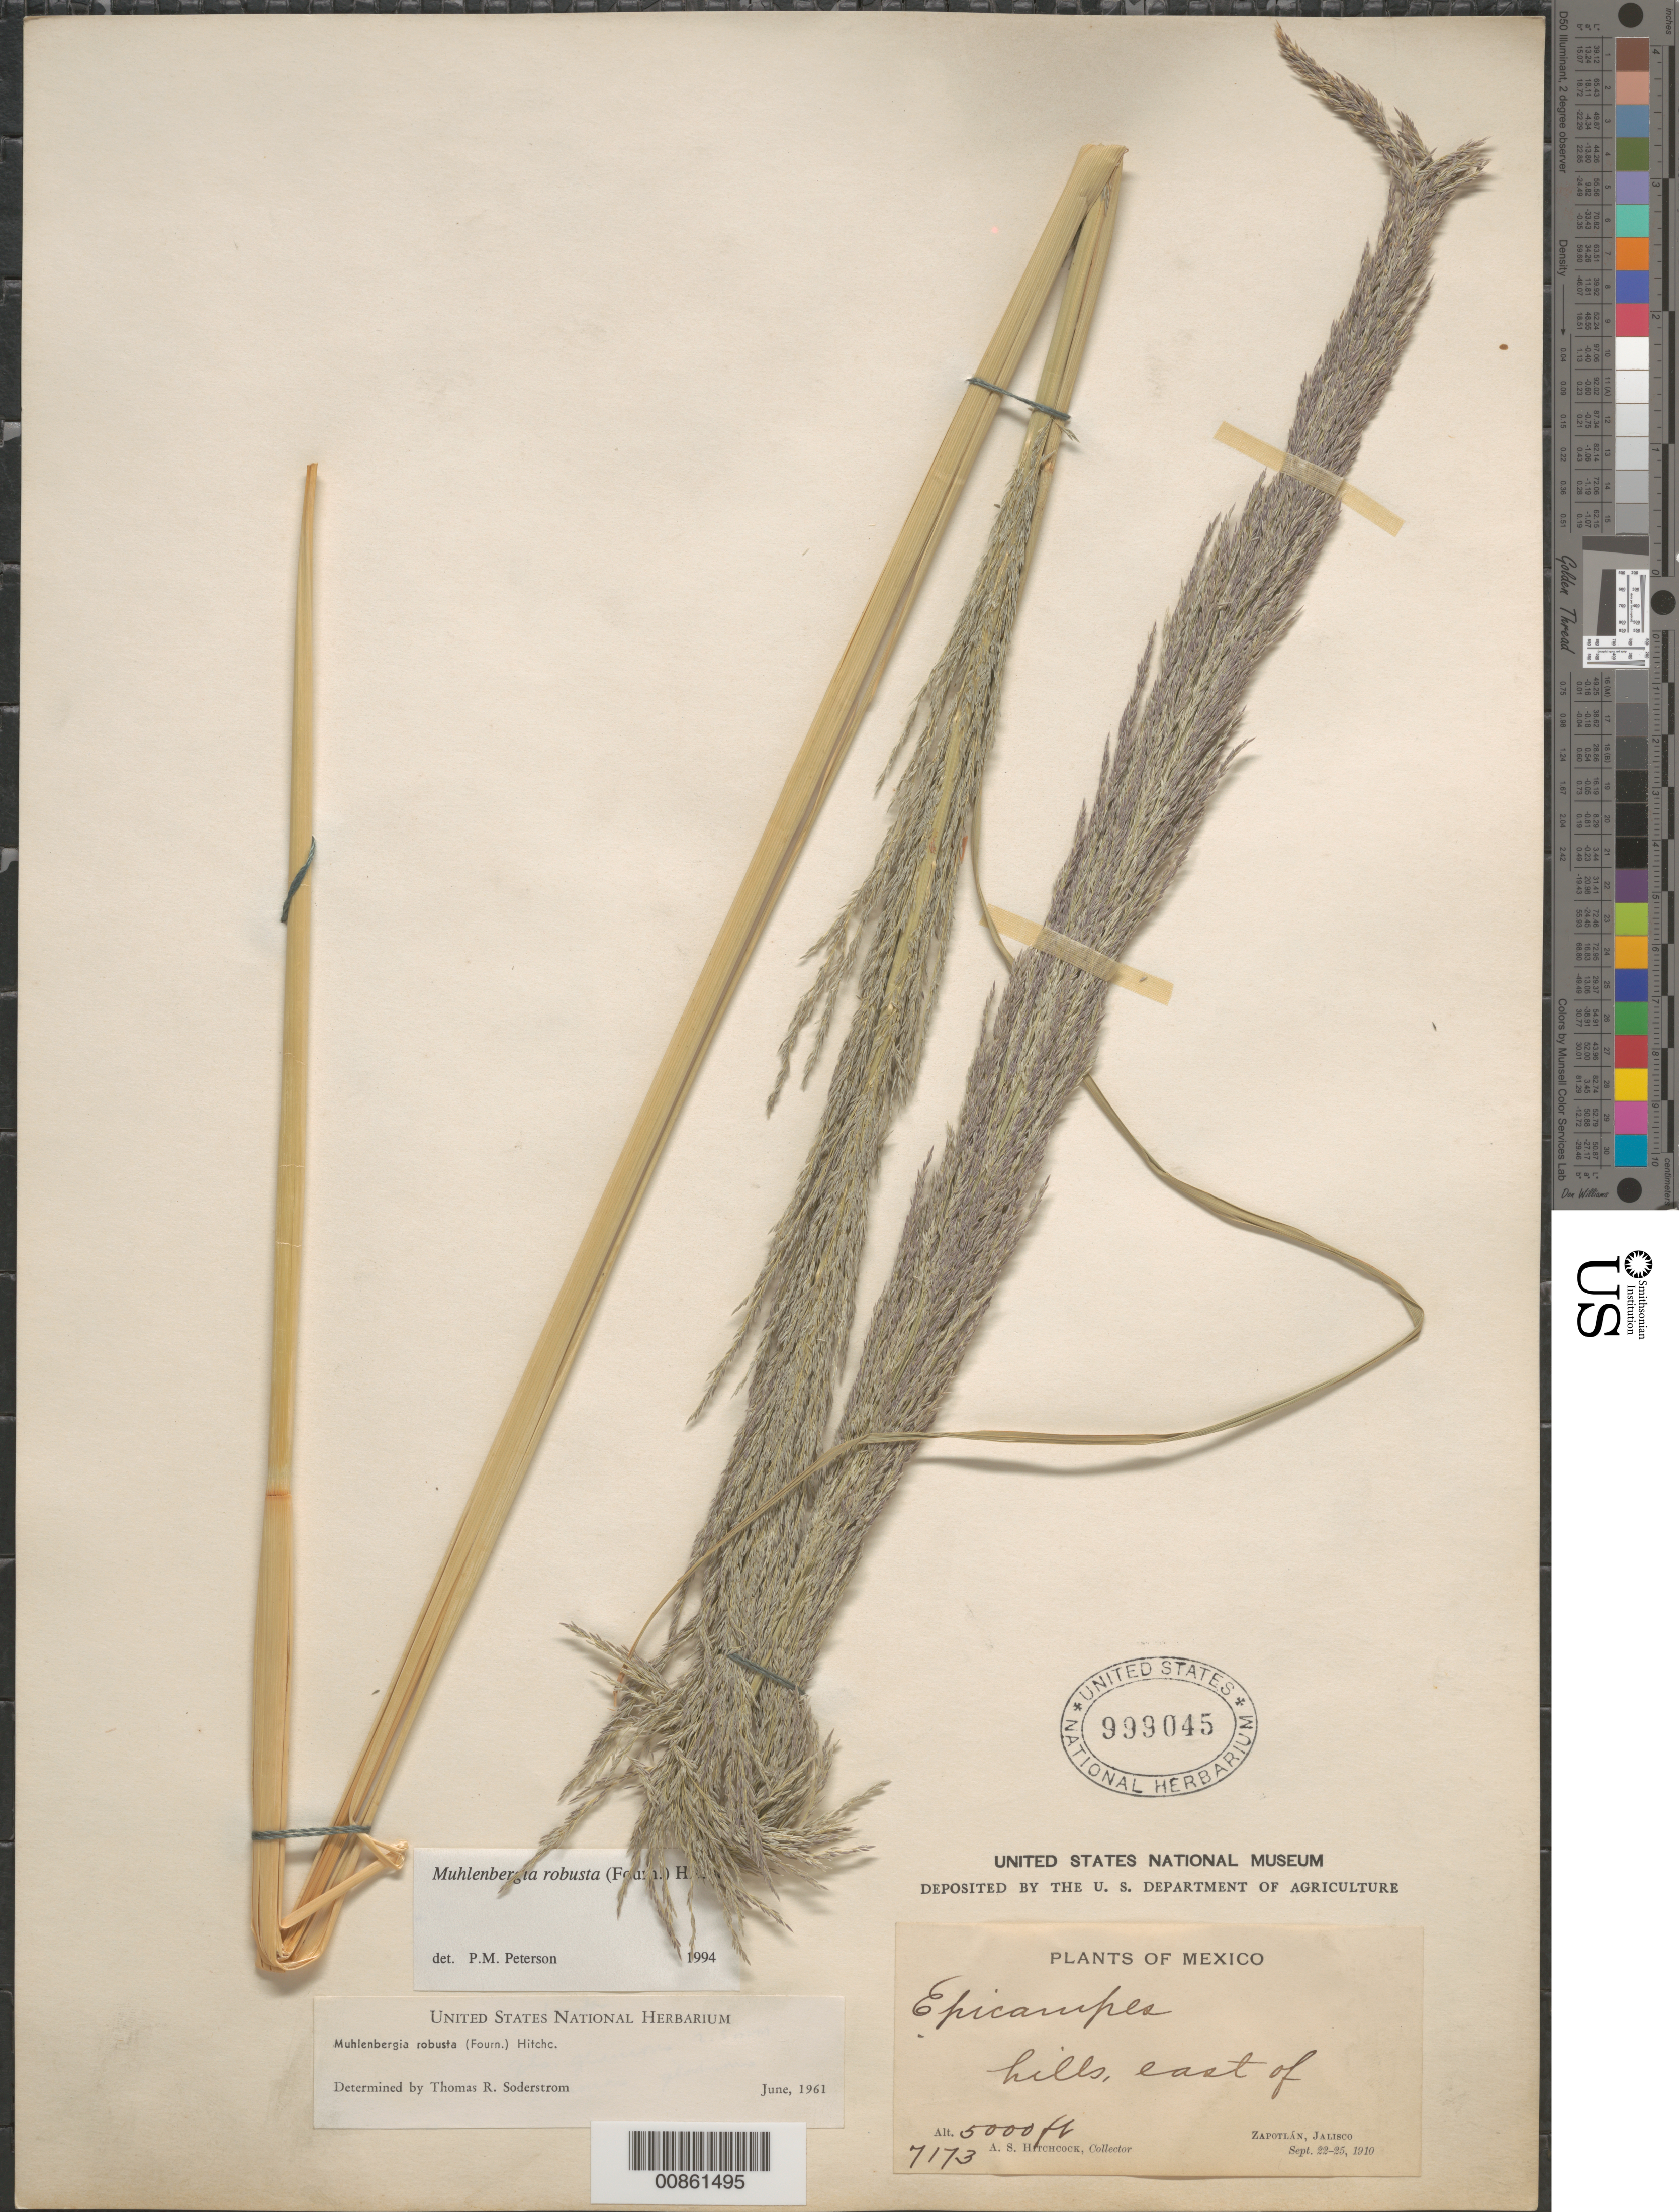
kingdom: Plantae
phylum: Tracheophyta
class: Liliopsida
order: Poales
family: Poaceae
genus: Muhlenbergia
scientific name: Muhlenbergia robusta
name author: (E. Fourn.) Hitchc.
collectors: A. S. Hitchcock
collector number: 7173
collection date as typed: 22 Sep 1910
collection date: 1910-09-22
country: Mexico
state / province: Jalisco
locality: Hills E of Zapotlan, Jal.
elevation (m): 1524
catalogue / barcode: US 999045